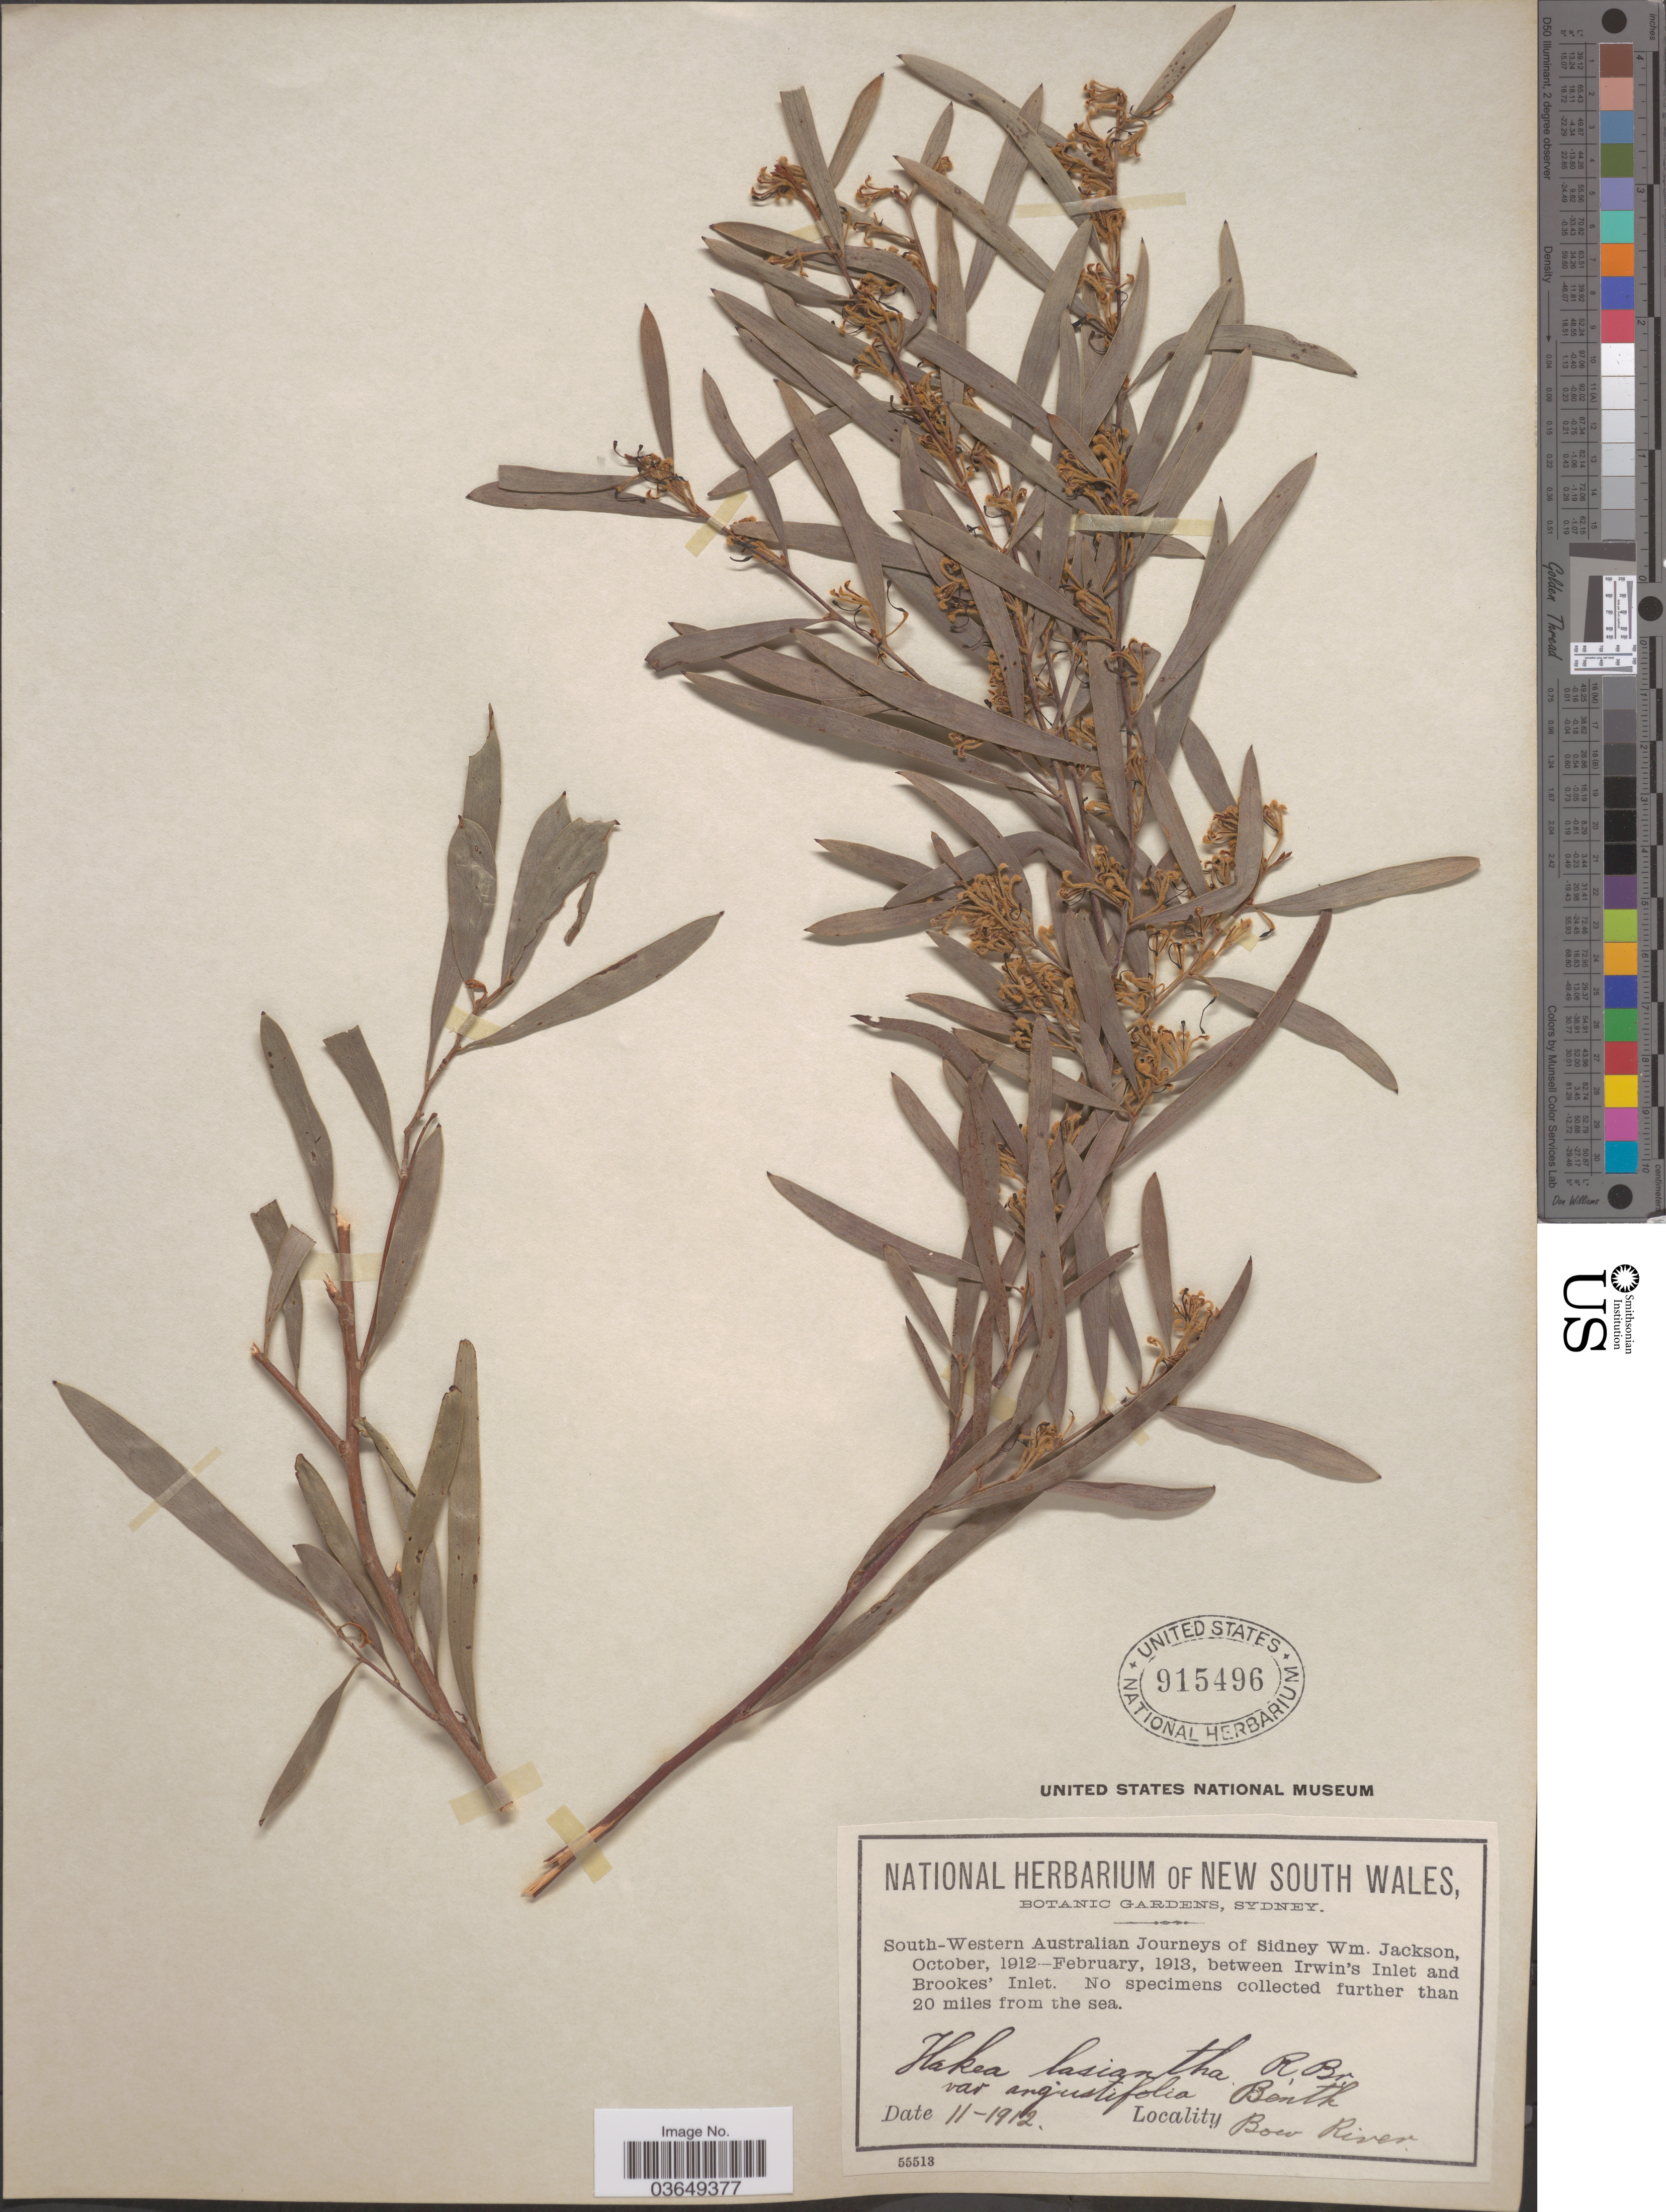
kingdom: Plantae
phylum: Tracheophyta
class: Magnoliopsida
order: Proteales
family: Proteaceae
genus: Hakea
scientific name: Hakea lasiantha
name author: R. Br.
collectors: Jackson, S. W.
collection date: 1912-11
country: Australia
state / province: Western Australia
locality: South-Western Australia. Between Irwin's Inlet and Brookes' Inlet. Bow River.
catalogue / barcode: US 915496